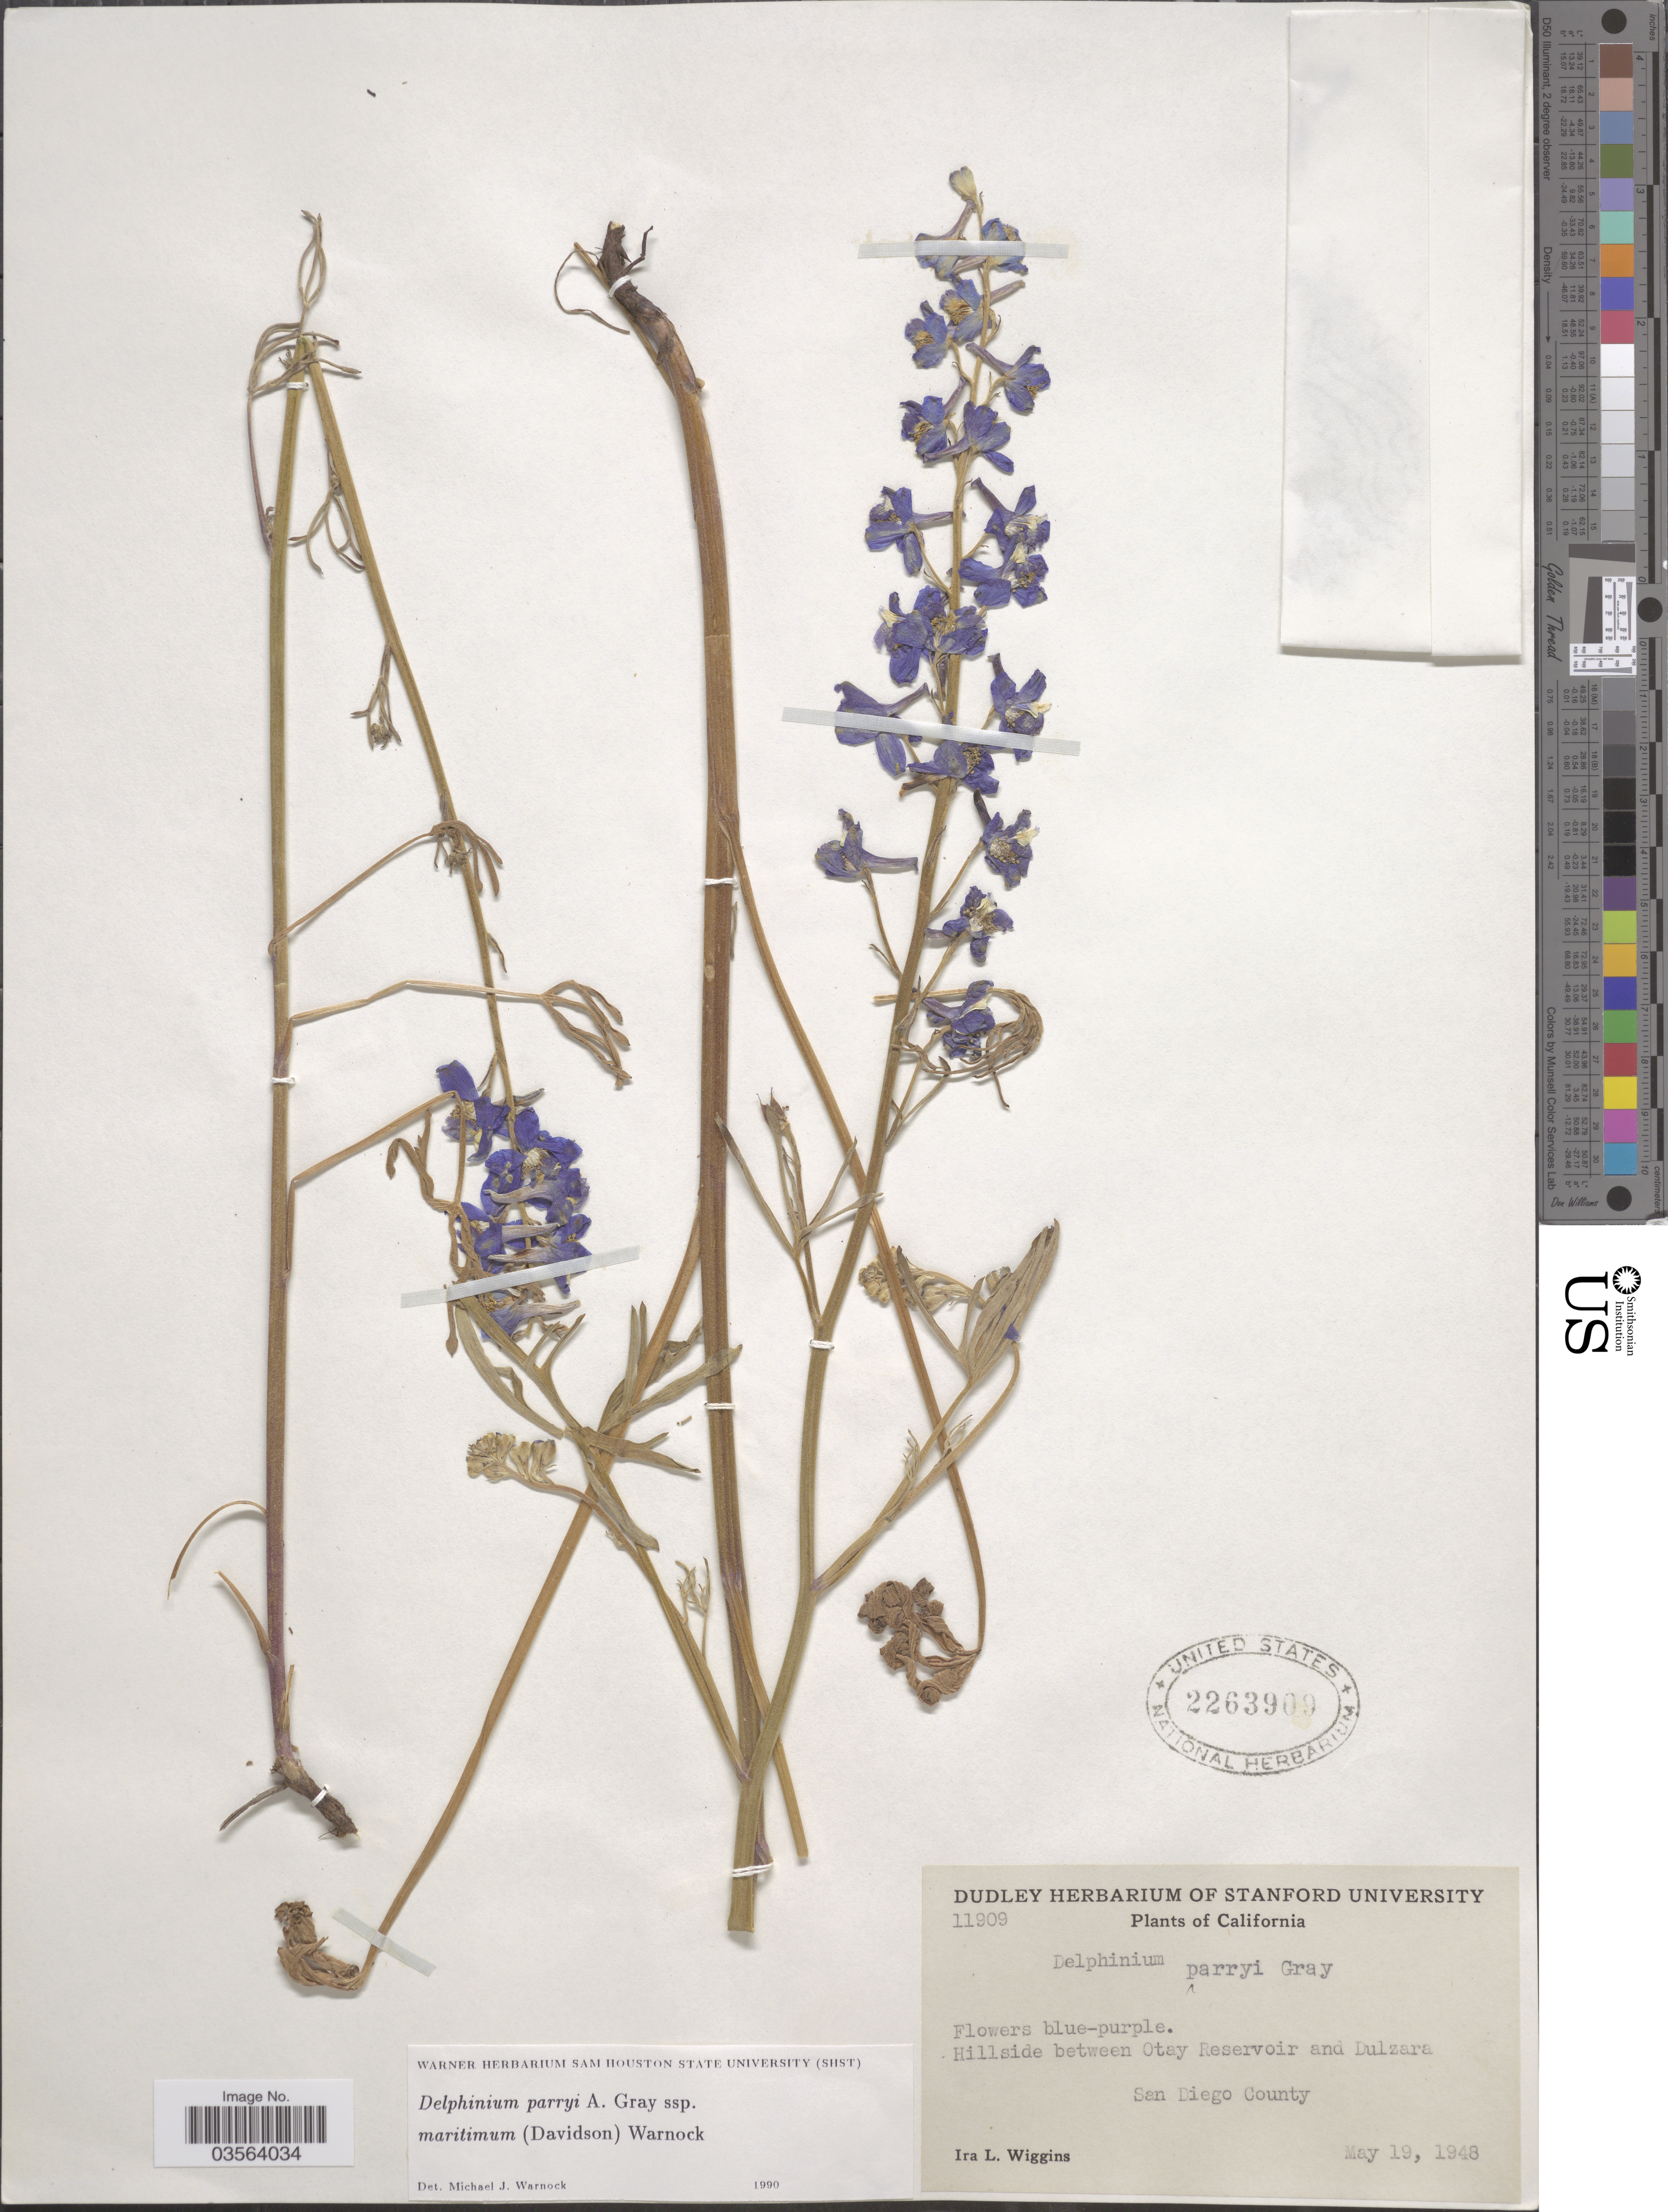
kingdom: Plantae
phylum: Tracheophyta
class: Magnoliopsida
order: Ranunculales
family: Ranunculaceae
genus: Delphinium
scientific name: Delphinium parryi subsp. maritimum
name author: (Davidson) M.J. Warnock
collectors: I. L. Wiggins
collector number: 11909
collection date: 1948-05-19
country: United States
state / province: California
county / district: San Diego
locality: Hillside between Otay Reservoir and Dulzara. San Diego County.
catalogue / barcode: US 2263909